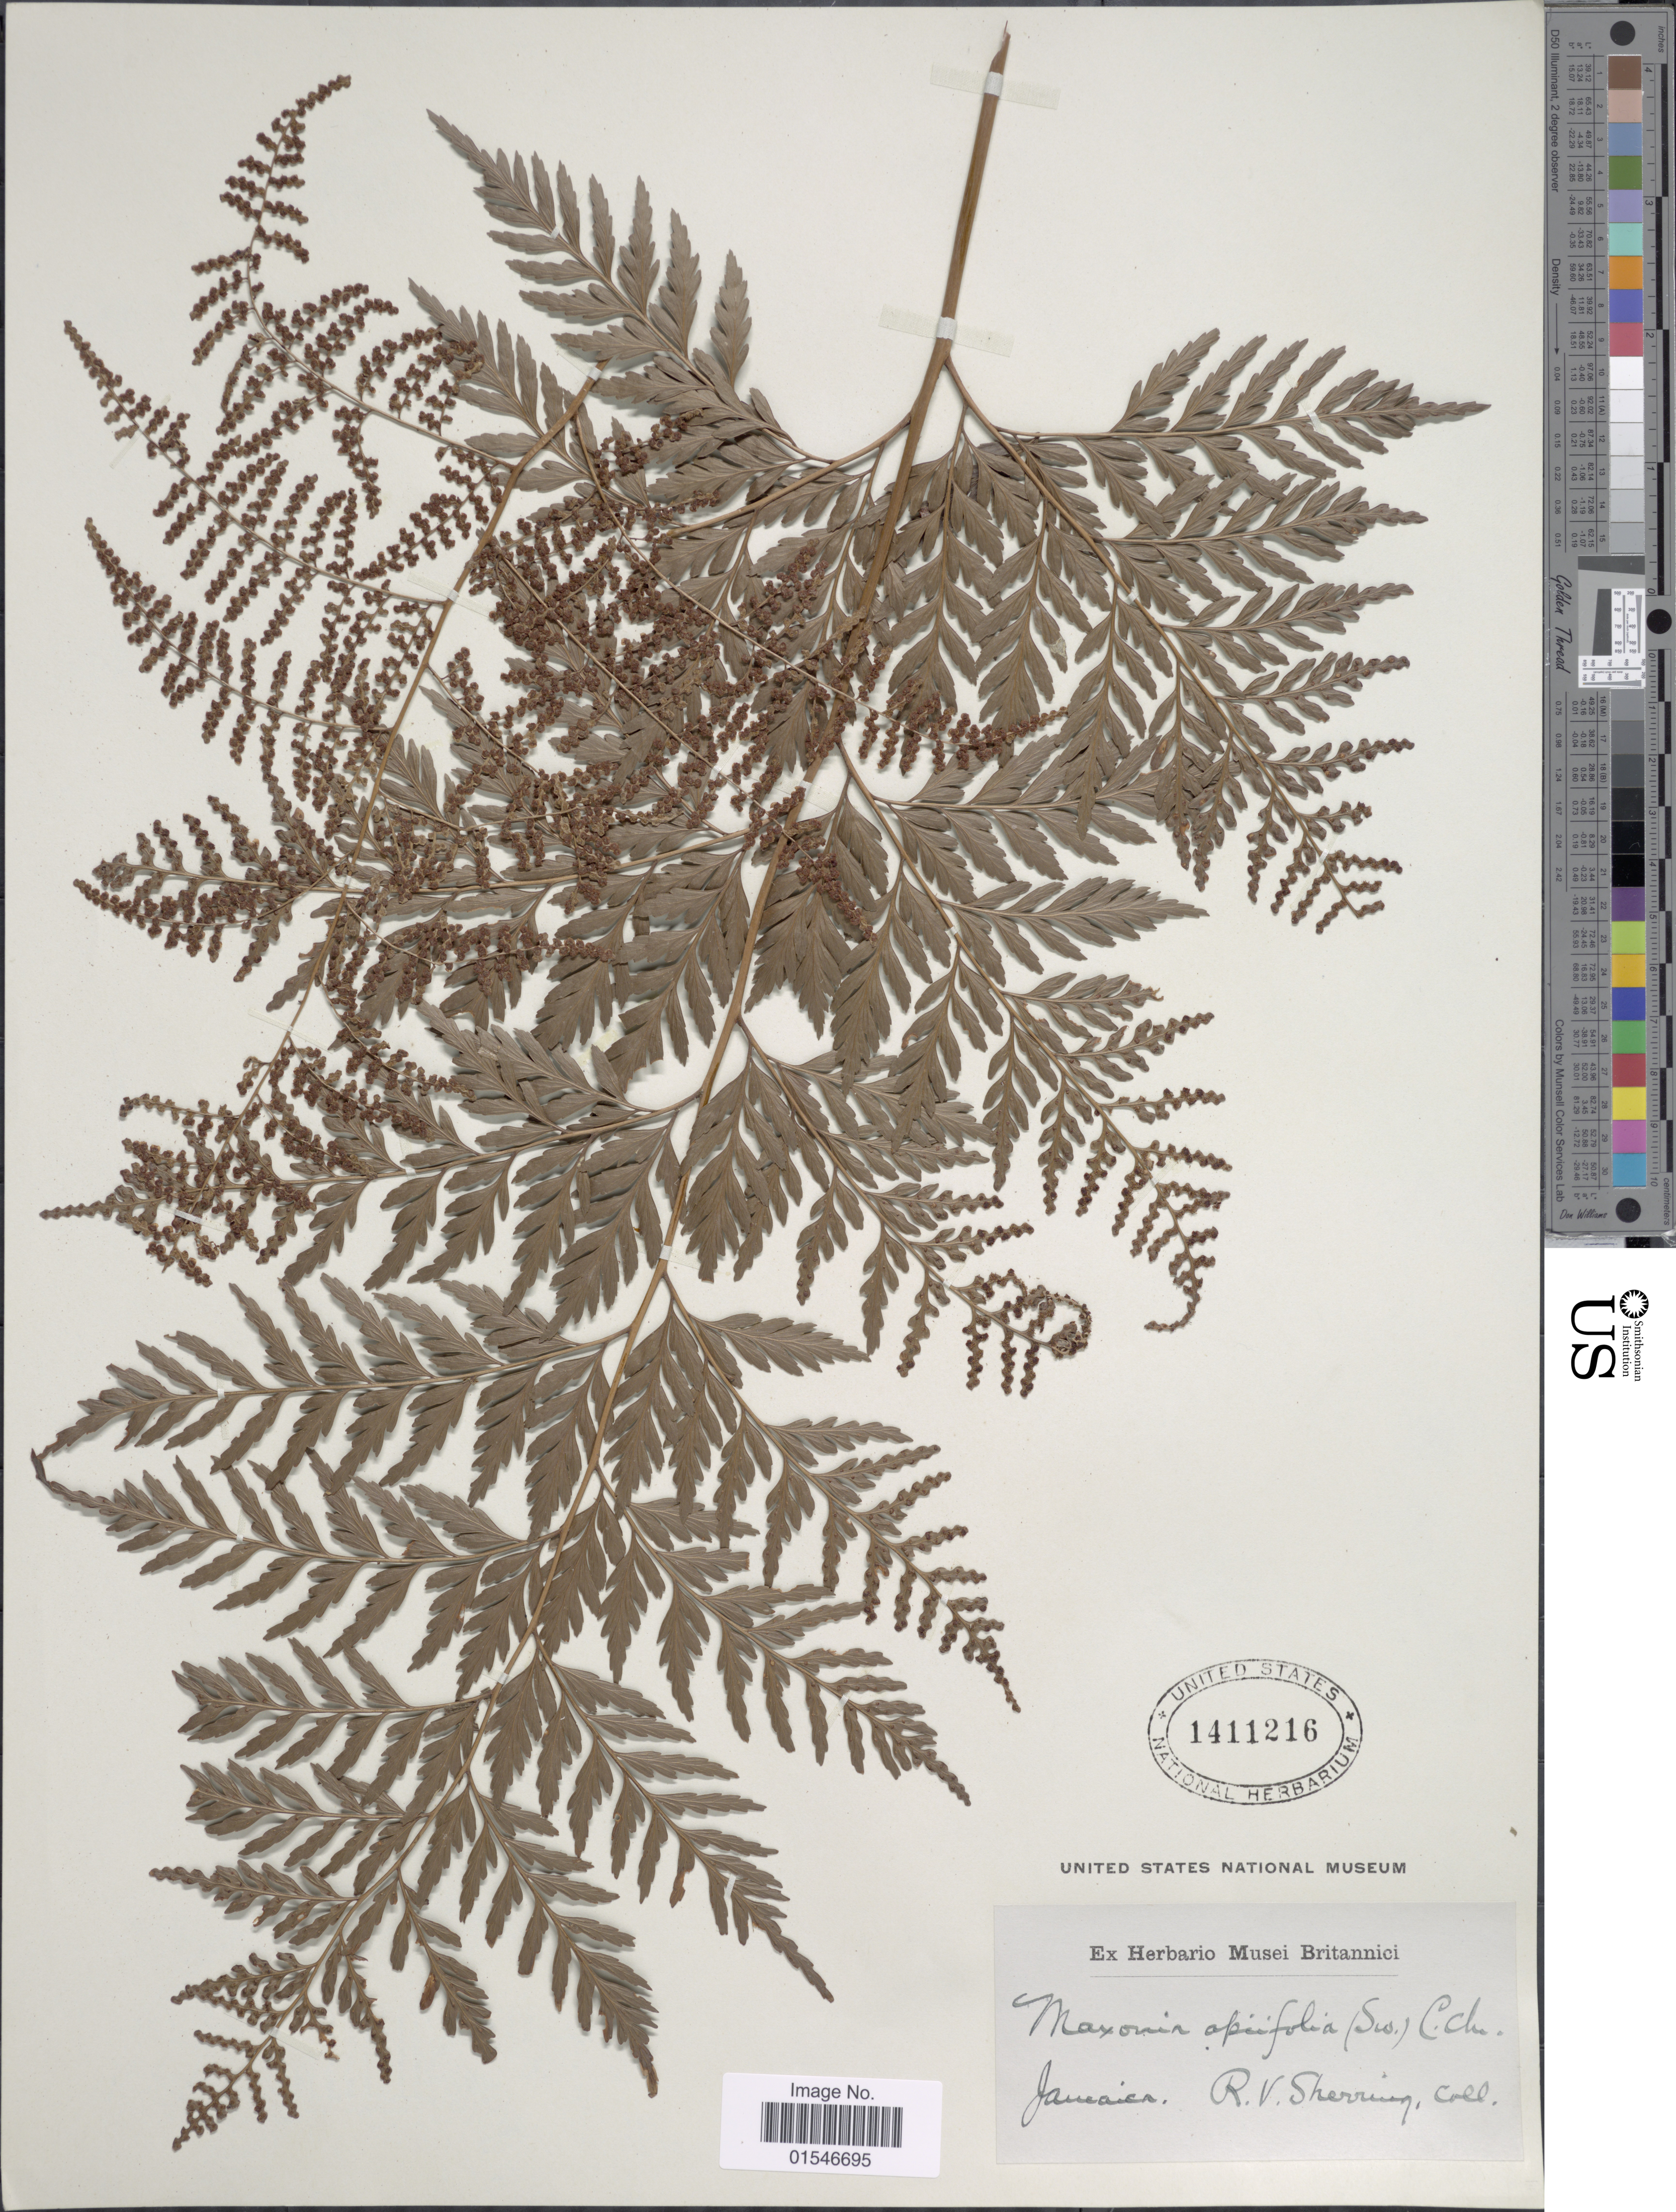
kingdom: Plantae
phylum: Tracheophyta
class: Polypodiopsida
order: Polypodiales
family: Dryopteridaceae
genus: Maxonia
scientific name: Maxonia apiifolia var. apiifolia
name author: (Sw.) C. Chr.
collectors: R. Sherring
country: Jamaica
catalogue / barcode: US 1411216